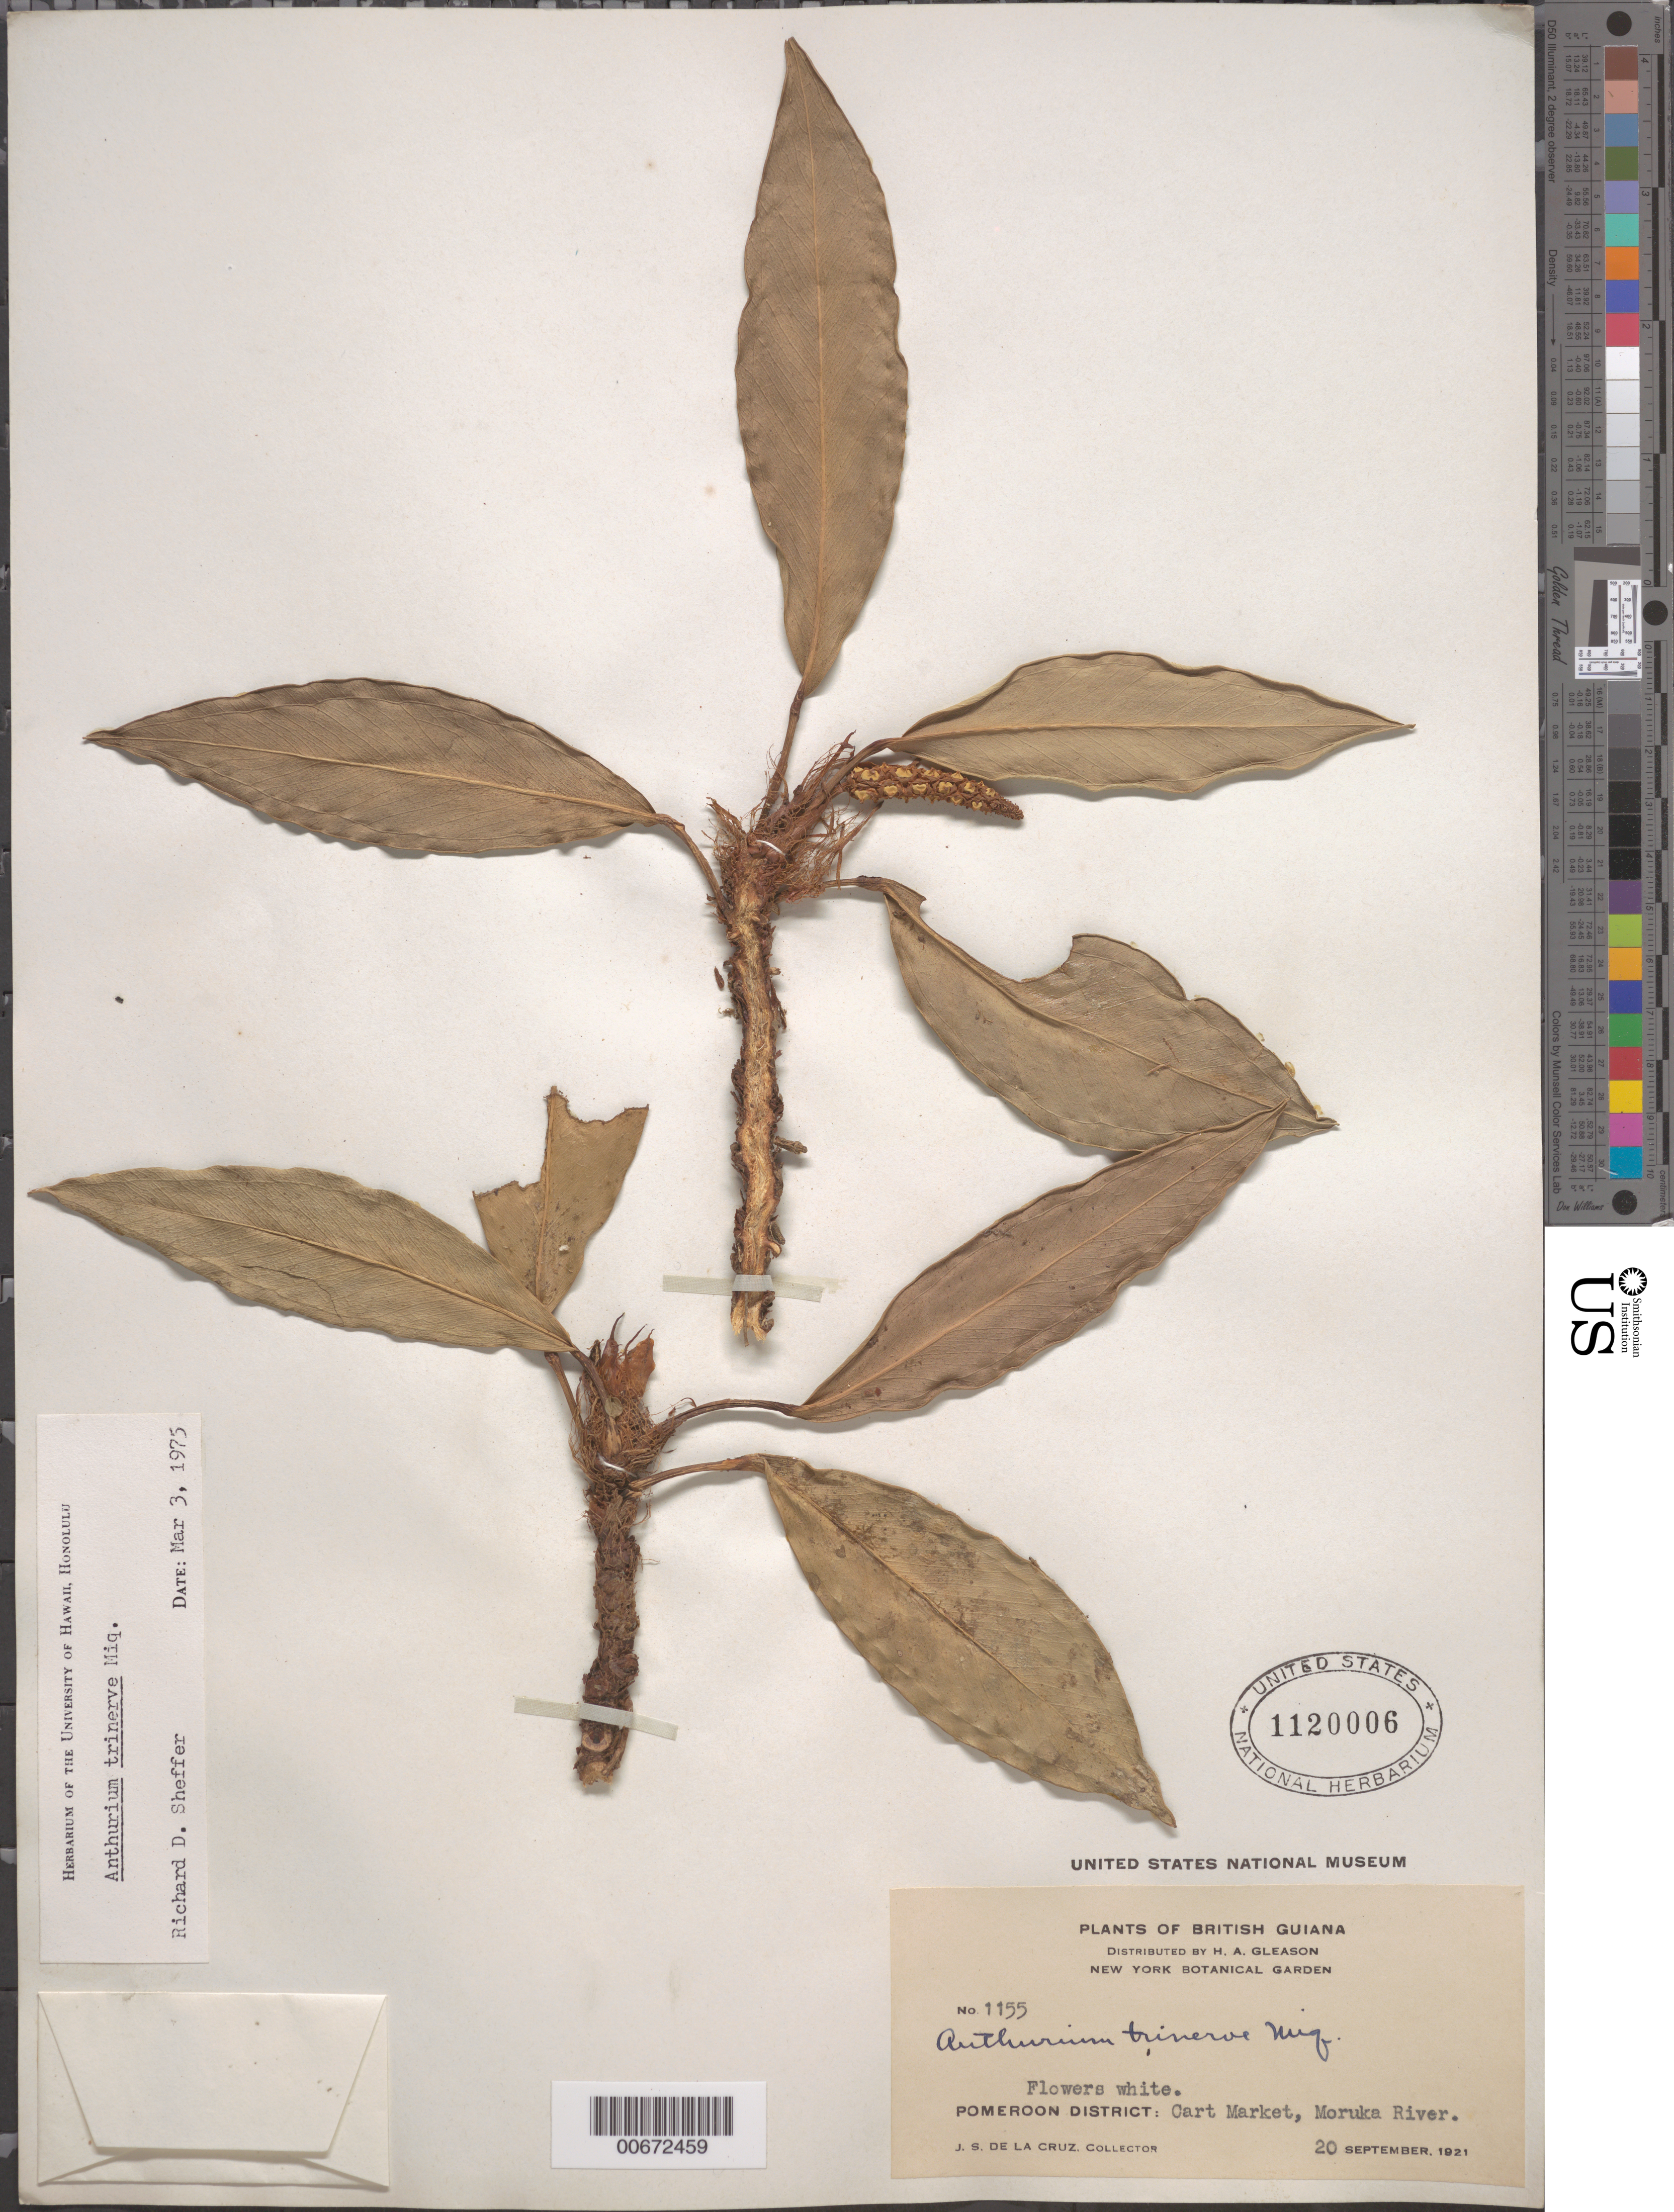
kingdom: Plantae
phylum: Tracheophyta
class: Liliopsida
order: Alismatales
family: Araceae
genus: Anthurium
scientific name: Anthurium trinervium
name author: Miq.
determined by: Sheffer, R. D.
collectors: J. S. de la Cruz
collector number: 1155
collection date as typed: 20-Sep-21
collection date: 1921-09-20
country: Guyana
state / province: Barima-Waini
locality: Cart Market, Moruka R., Pomeroon Dist.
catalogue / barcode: US 1120006